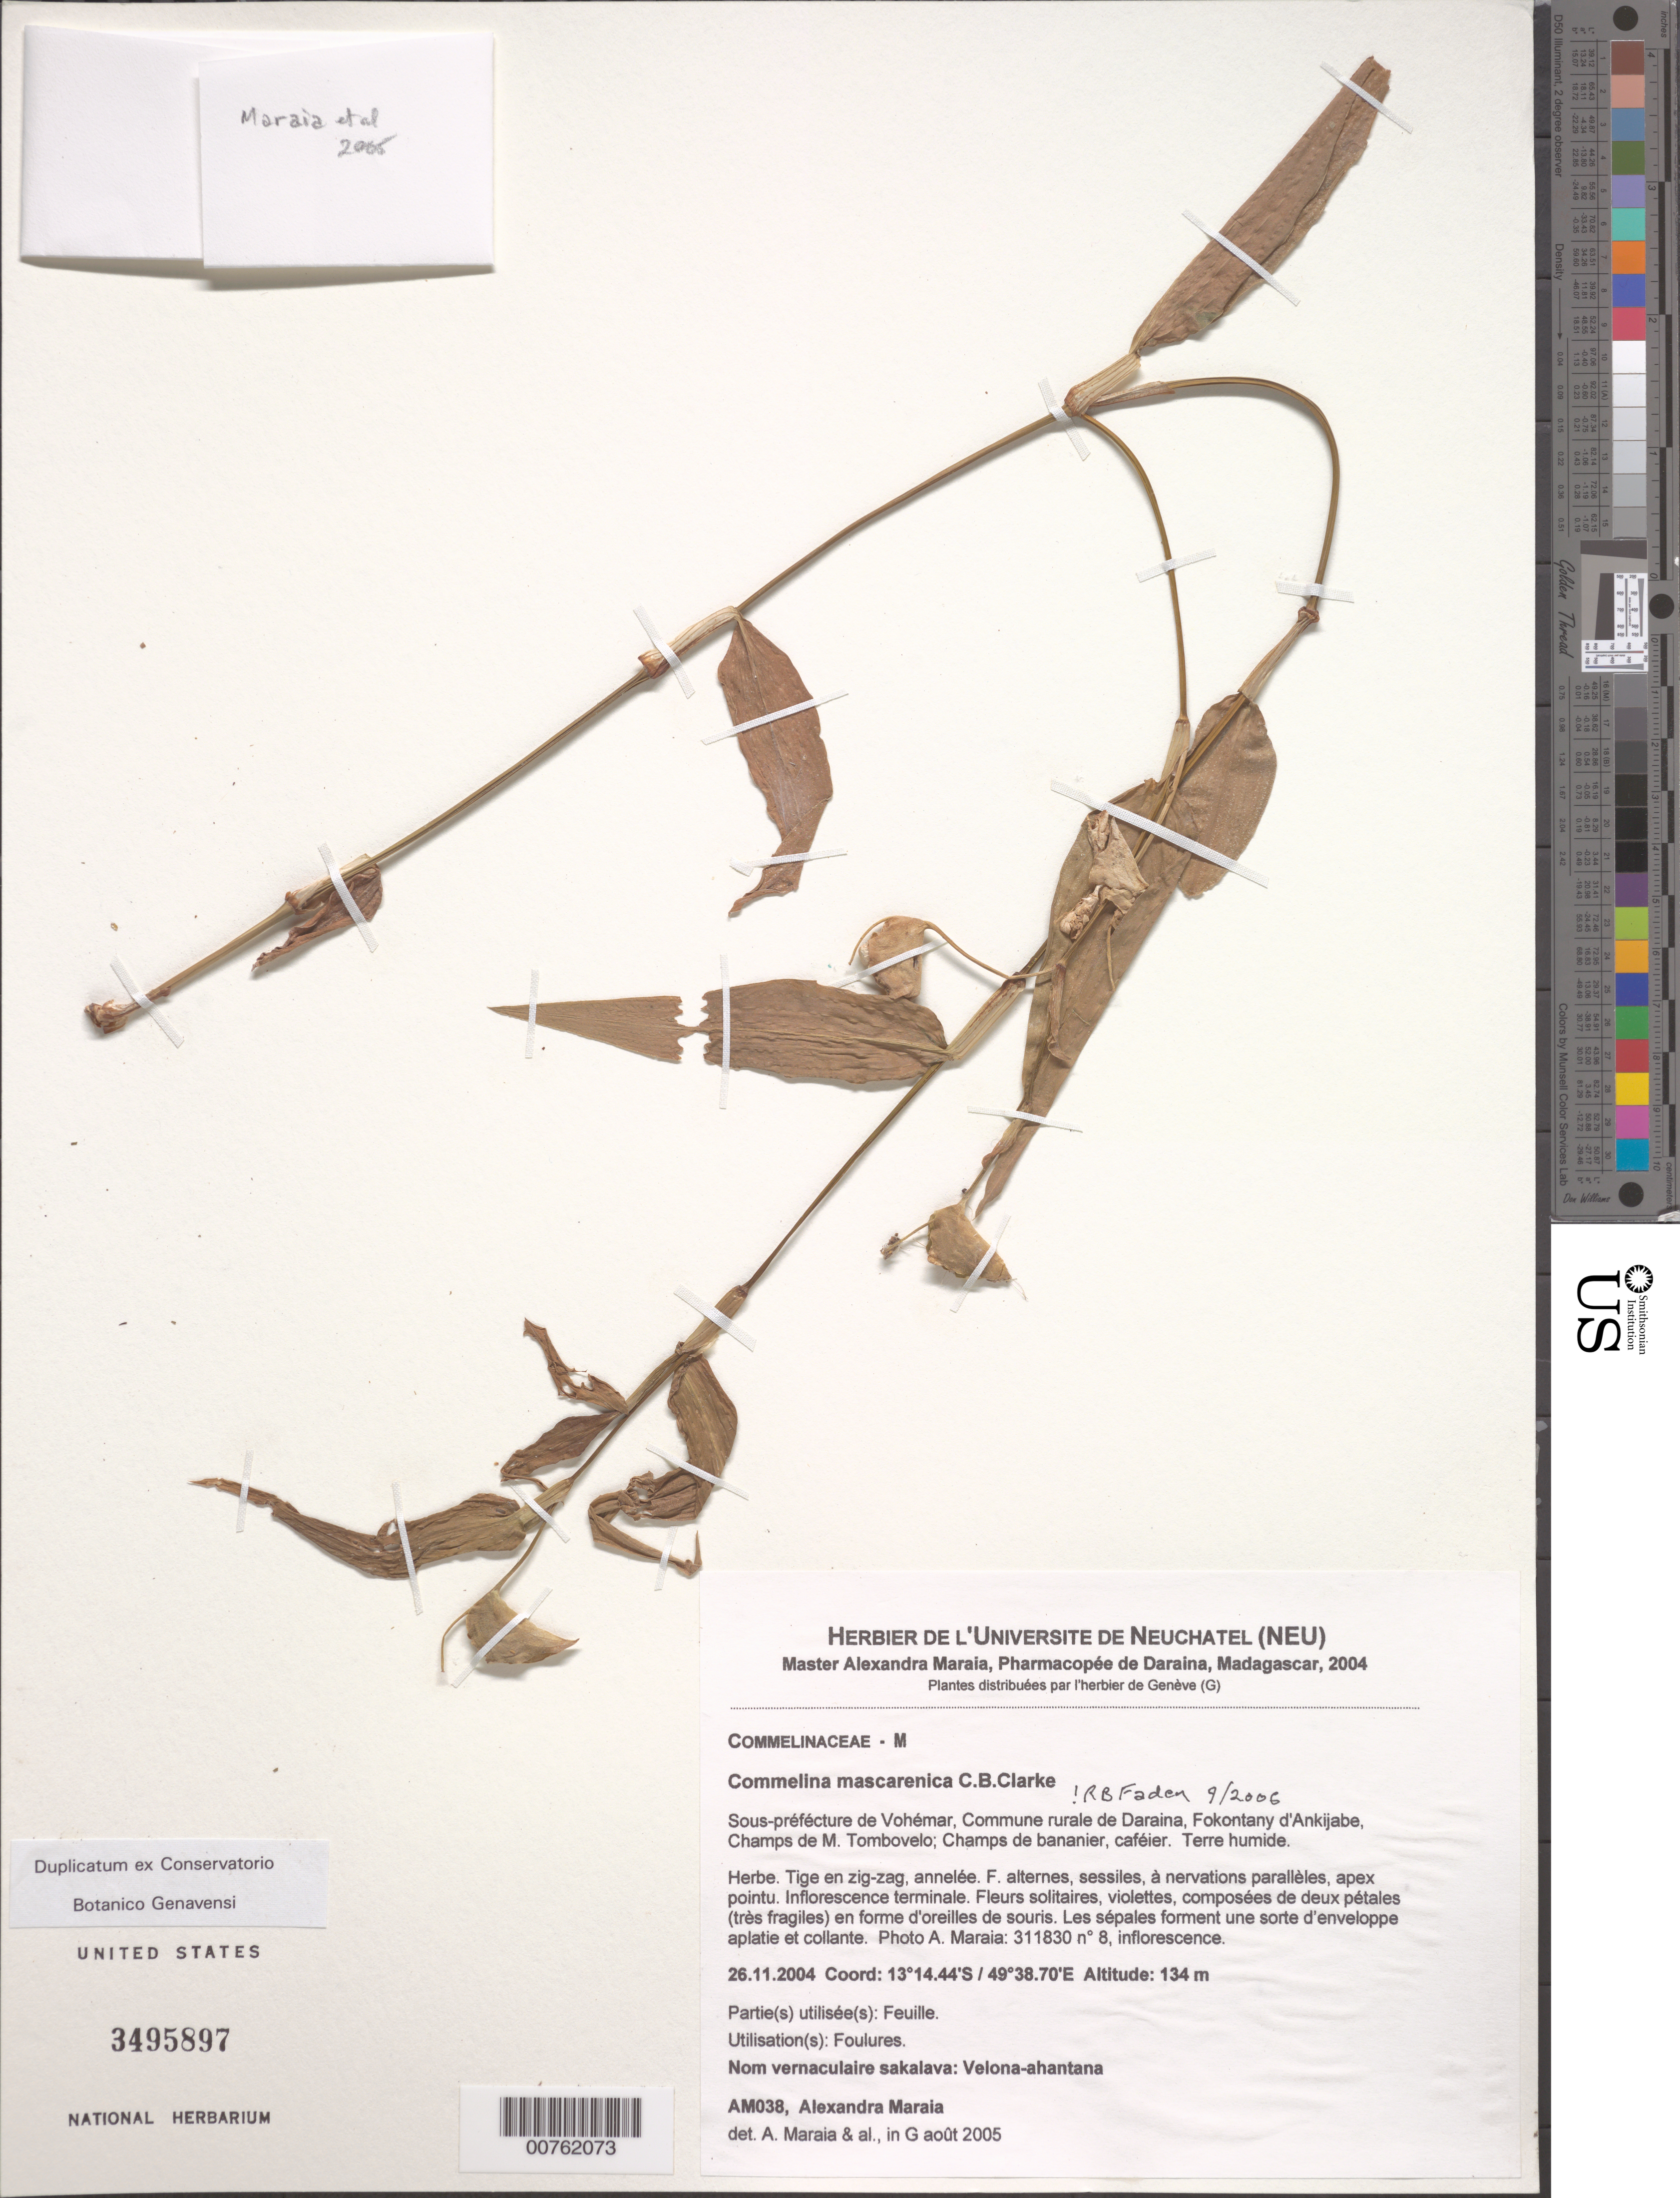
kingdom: Plantae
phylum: Tracheophyta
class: Liliopsida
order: Commelinales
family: Commelinaceae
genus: Commelina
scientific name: Commelina mascarenica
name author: C.B. Clarke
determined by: Faden, Robert B., (US), Smithsonian Institution - National Museum of Natural History (UNITED STATES)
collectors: A. Maraia et al.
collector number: AM038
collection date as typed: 26 Nov 2004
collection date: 2004-11-26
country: Madagascar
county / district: Vohemar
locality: Commune rurale de Daraina, Fokontany d'Ankijabe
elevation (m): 134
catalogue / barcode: US 3495897